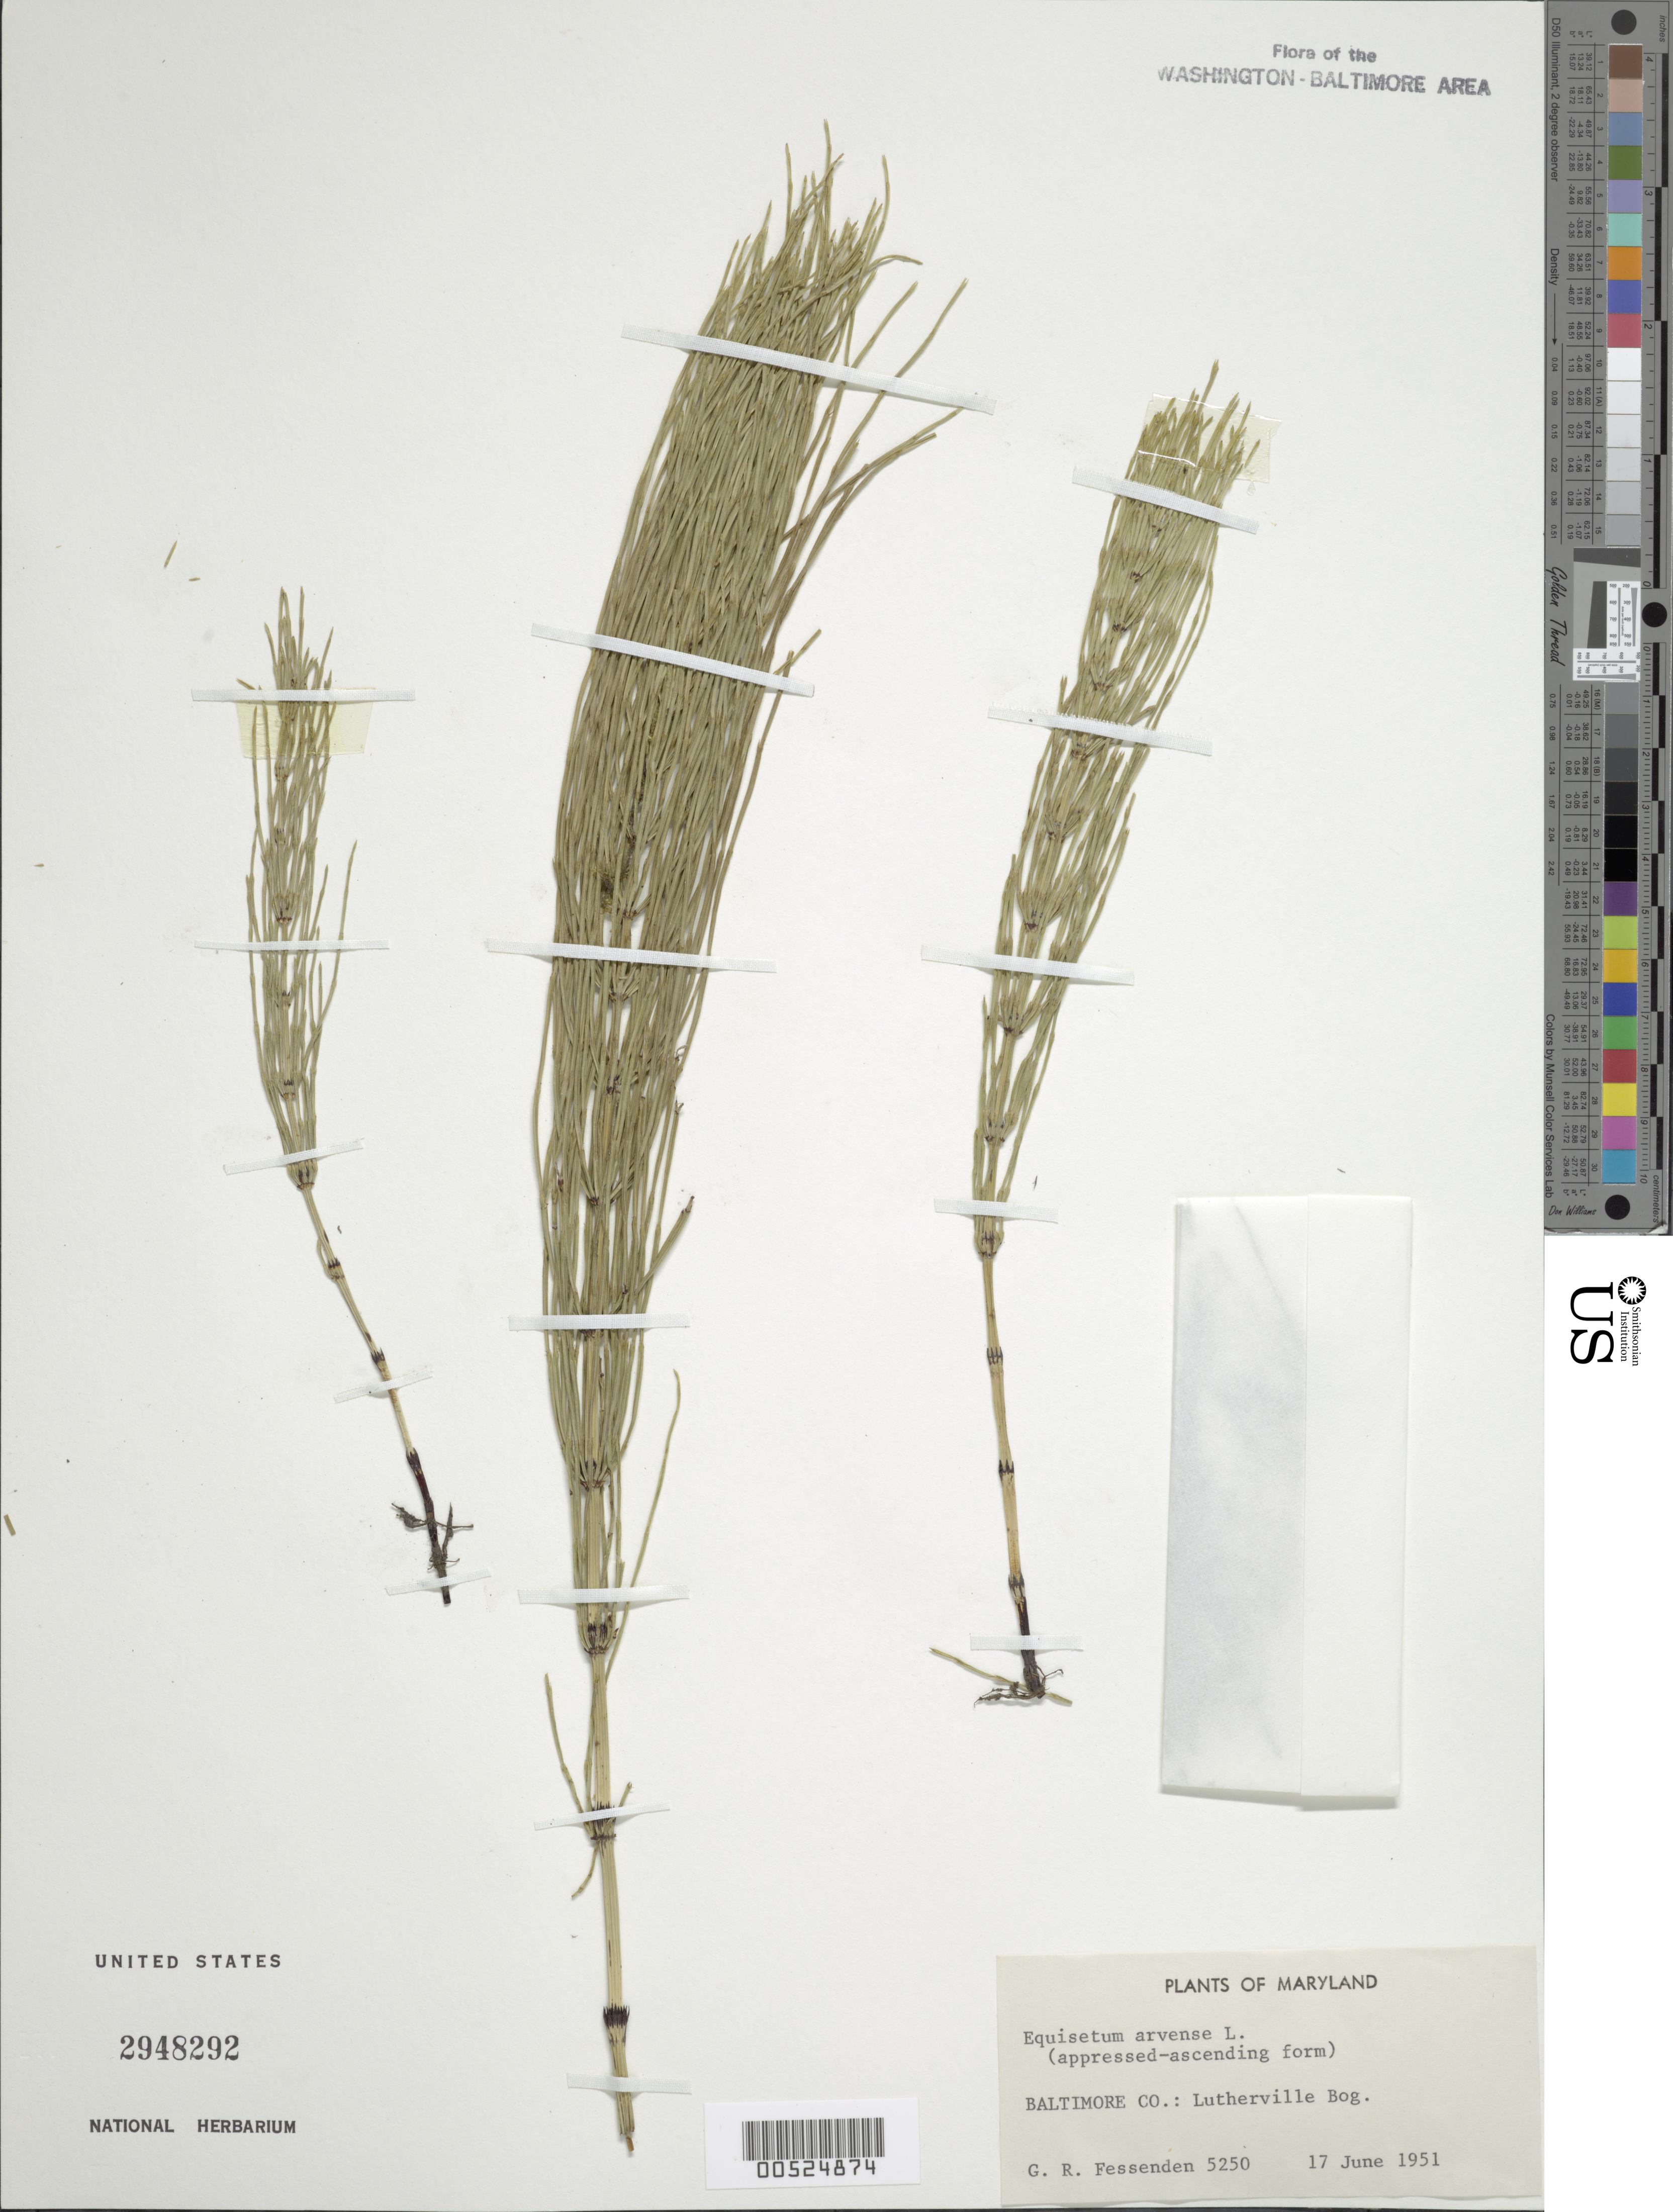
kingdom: Plantae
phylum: Tracheophyta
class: Polypodiopsida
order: Equisetales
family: Equisetaceae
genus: Equisetum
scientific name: Equisetum arvense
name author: L.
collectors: G. Fessenden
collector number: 5250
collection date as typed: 17 Jun 1951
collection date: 1951-06-17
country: United States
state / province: Maryland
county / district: Baltimore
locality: Lutherville Bog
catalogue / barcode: US 2948292